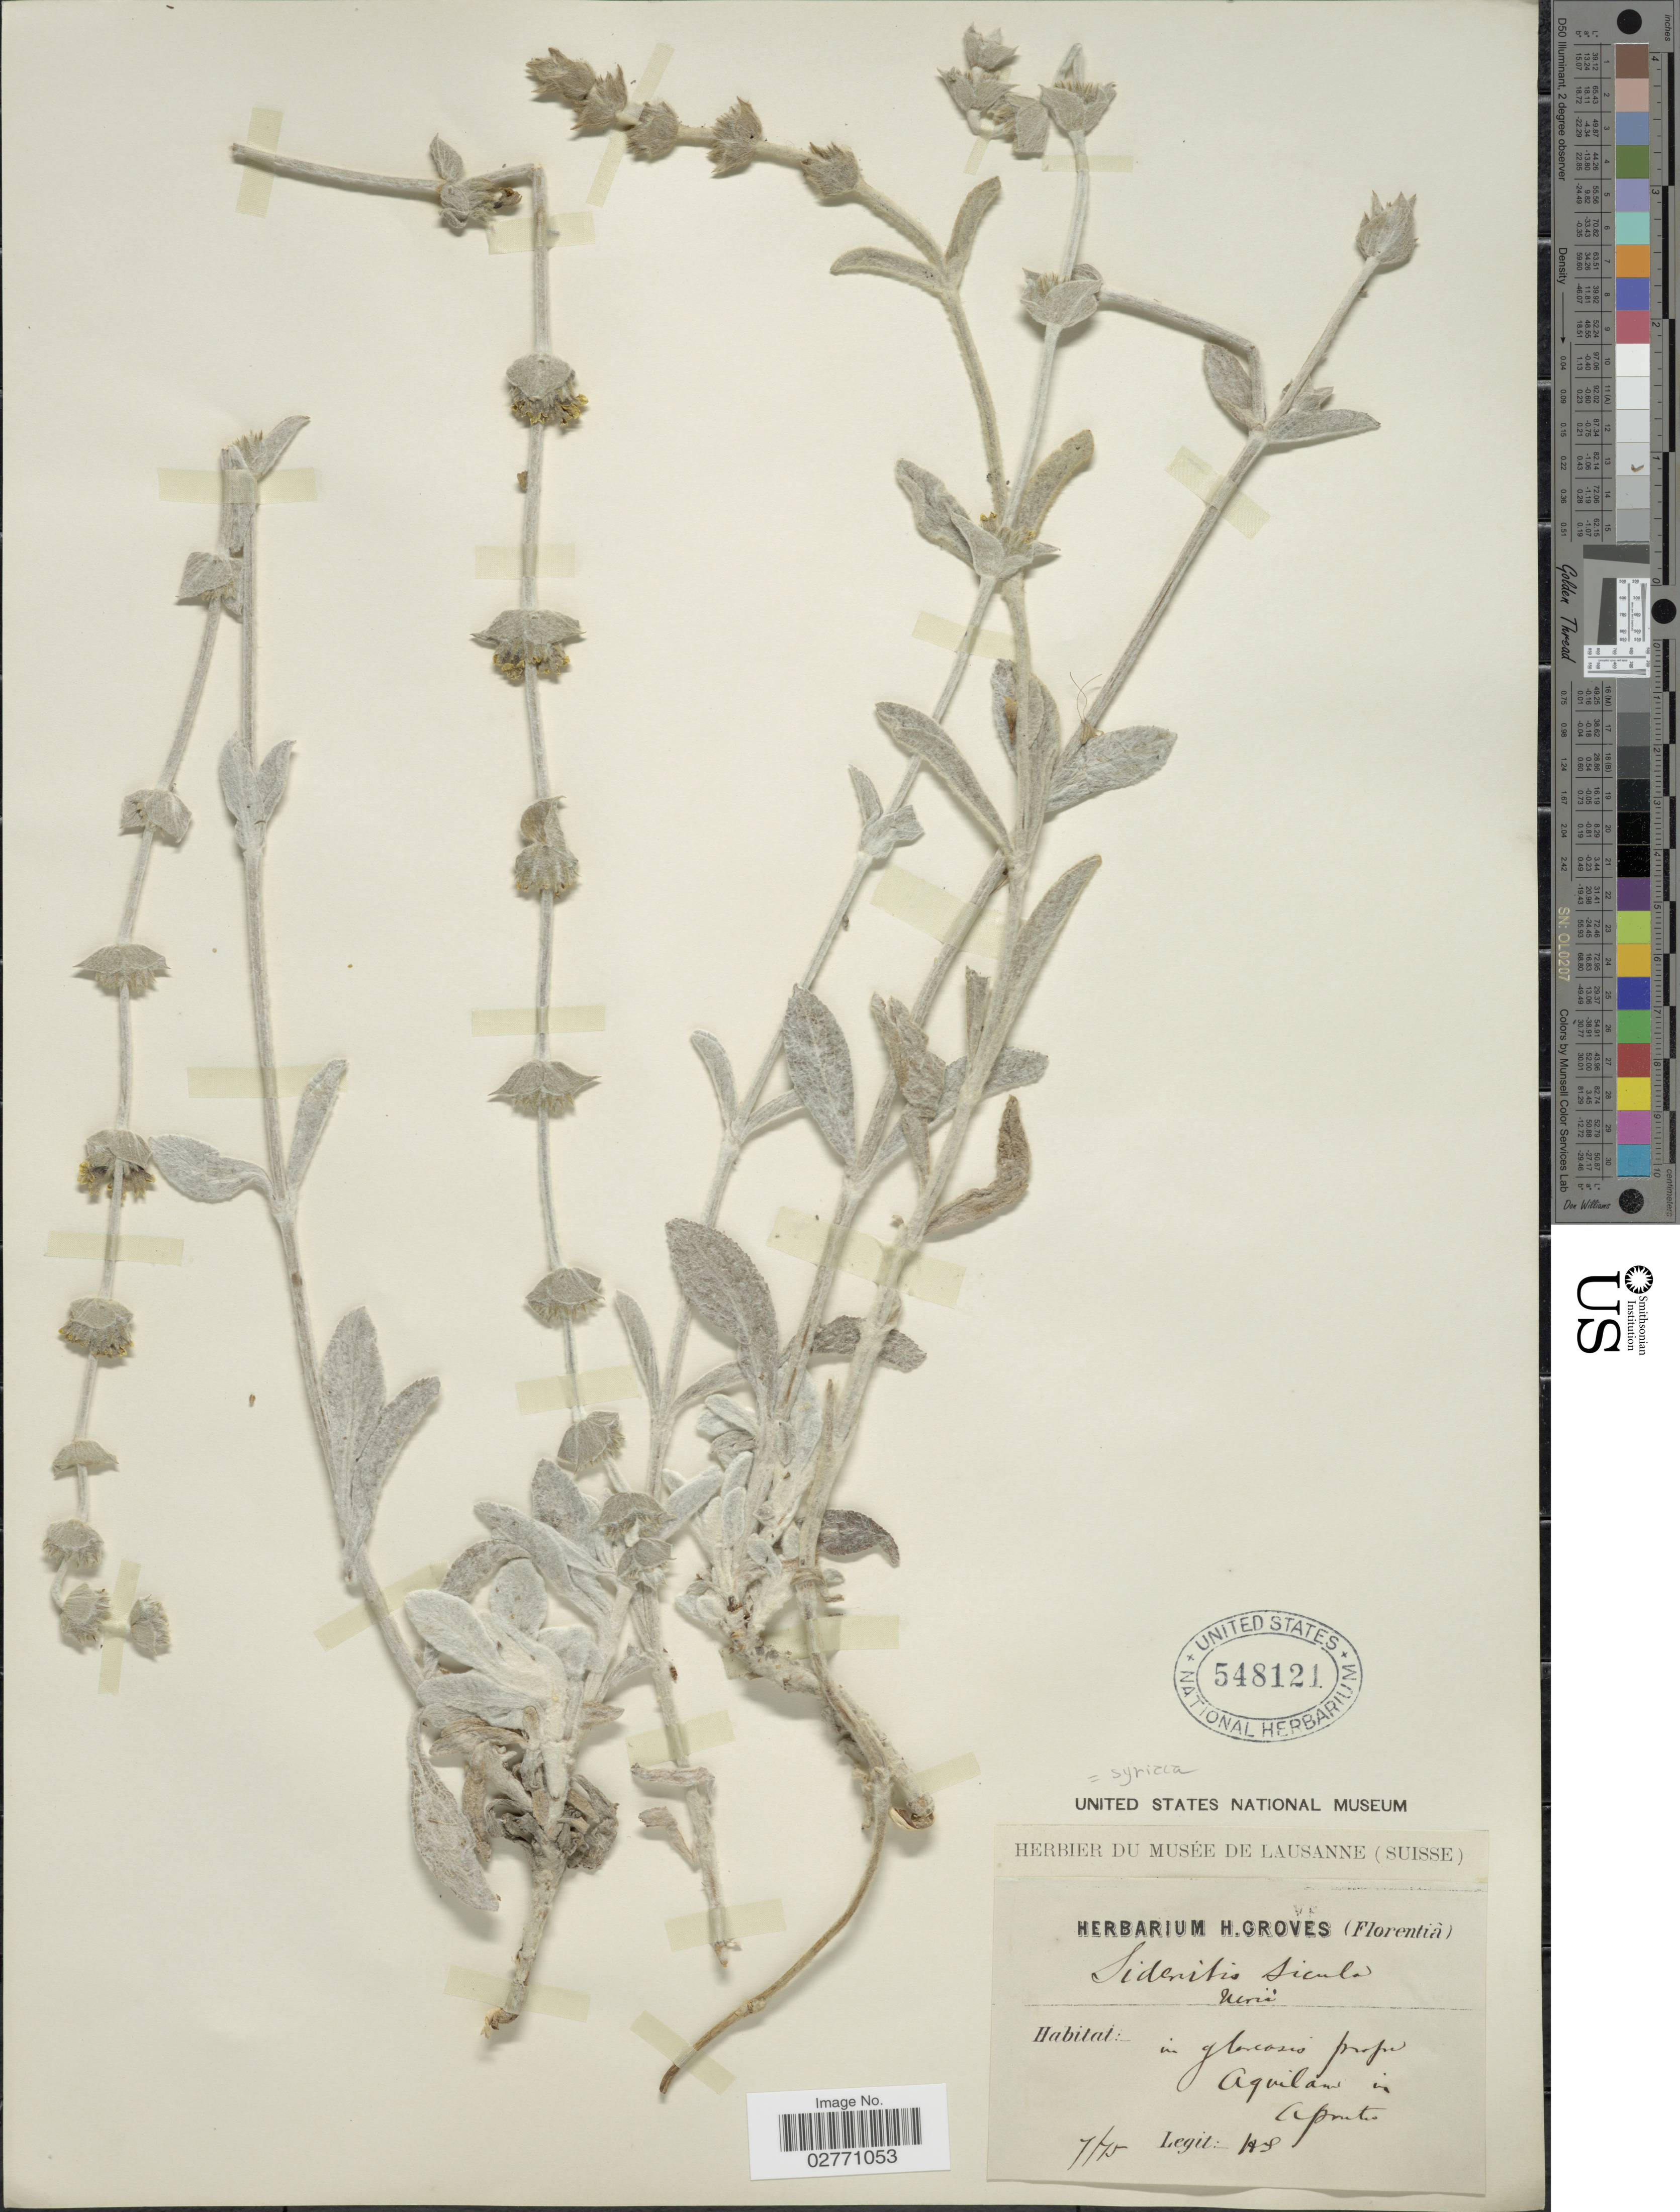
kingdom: Plantae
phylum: Tracheophyta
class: Magnoliopsida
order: Lamiales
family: Lamiaceae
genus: Sideritis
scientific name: Sideritis syriaca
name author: L.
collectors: H. Groves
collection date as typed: Transcribed d/m/y: /7/75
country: Italy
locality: In glacosis prope Aquilam in Aprutio.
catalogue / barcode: US 548121